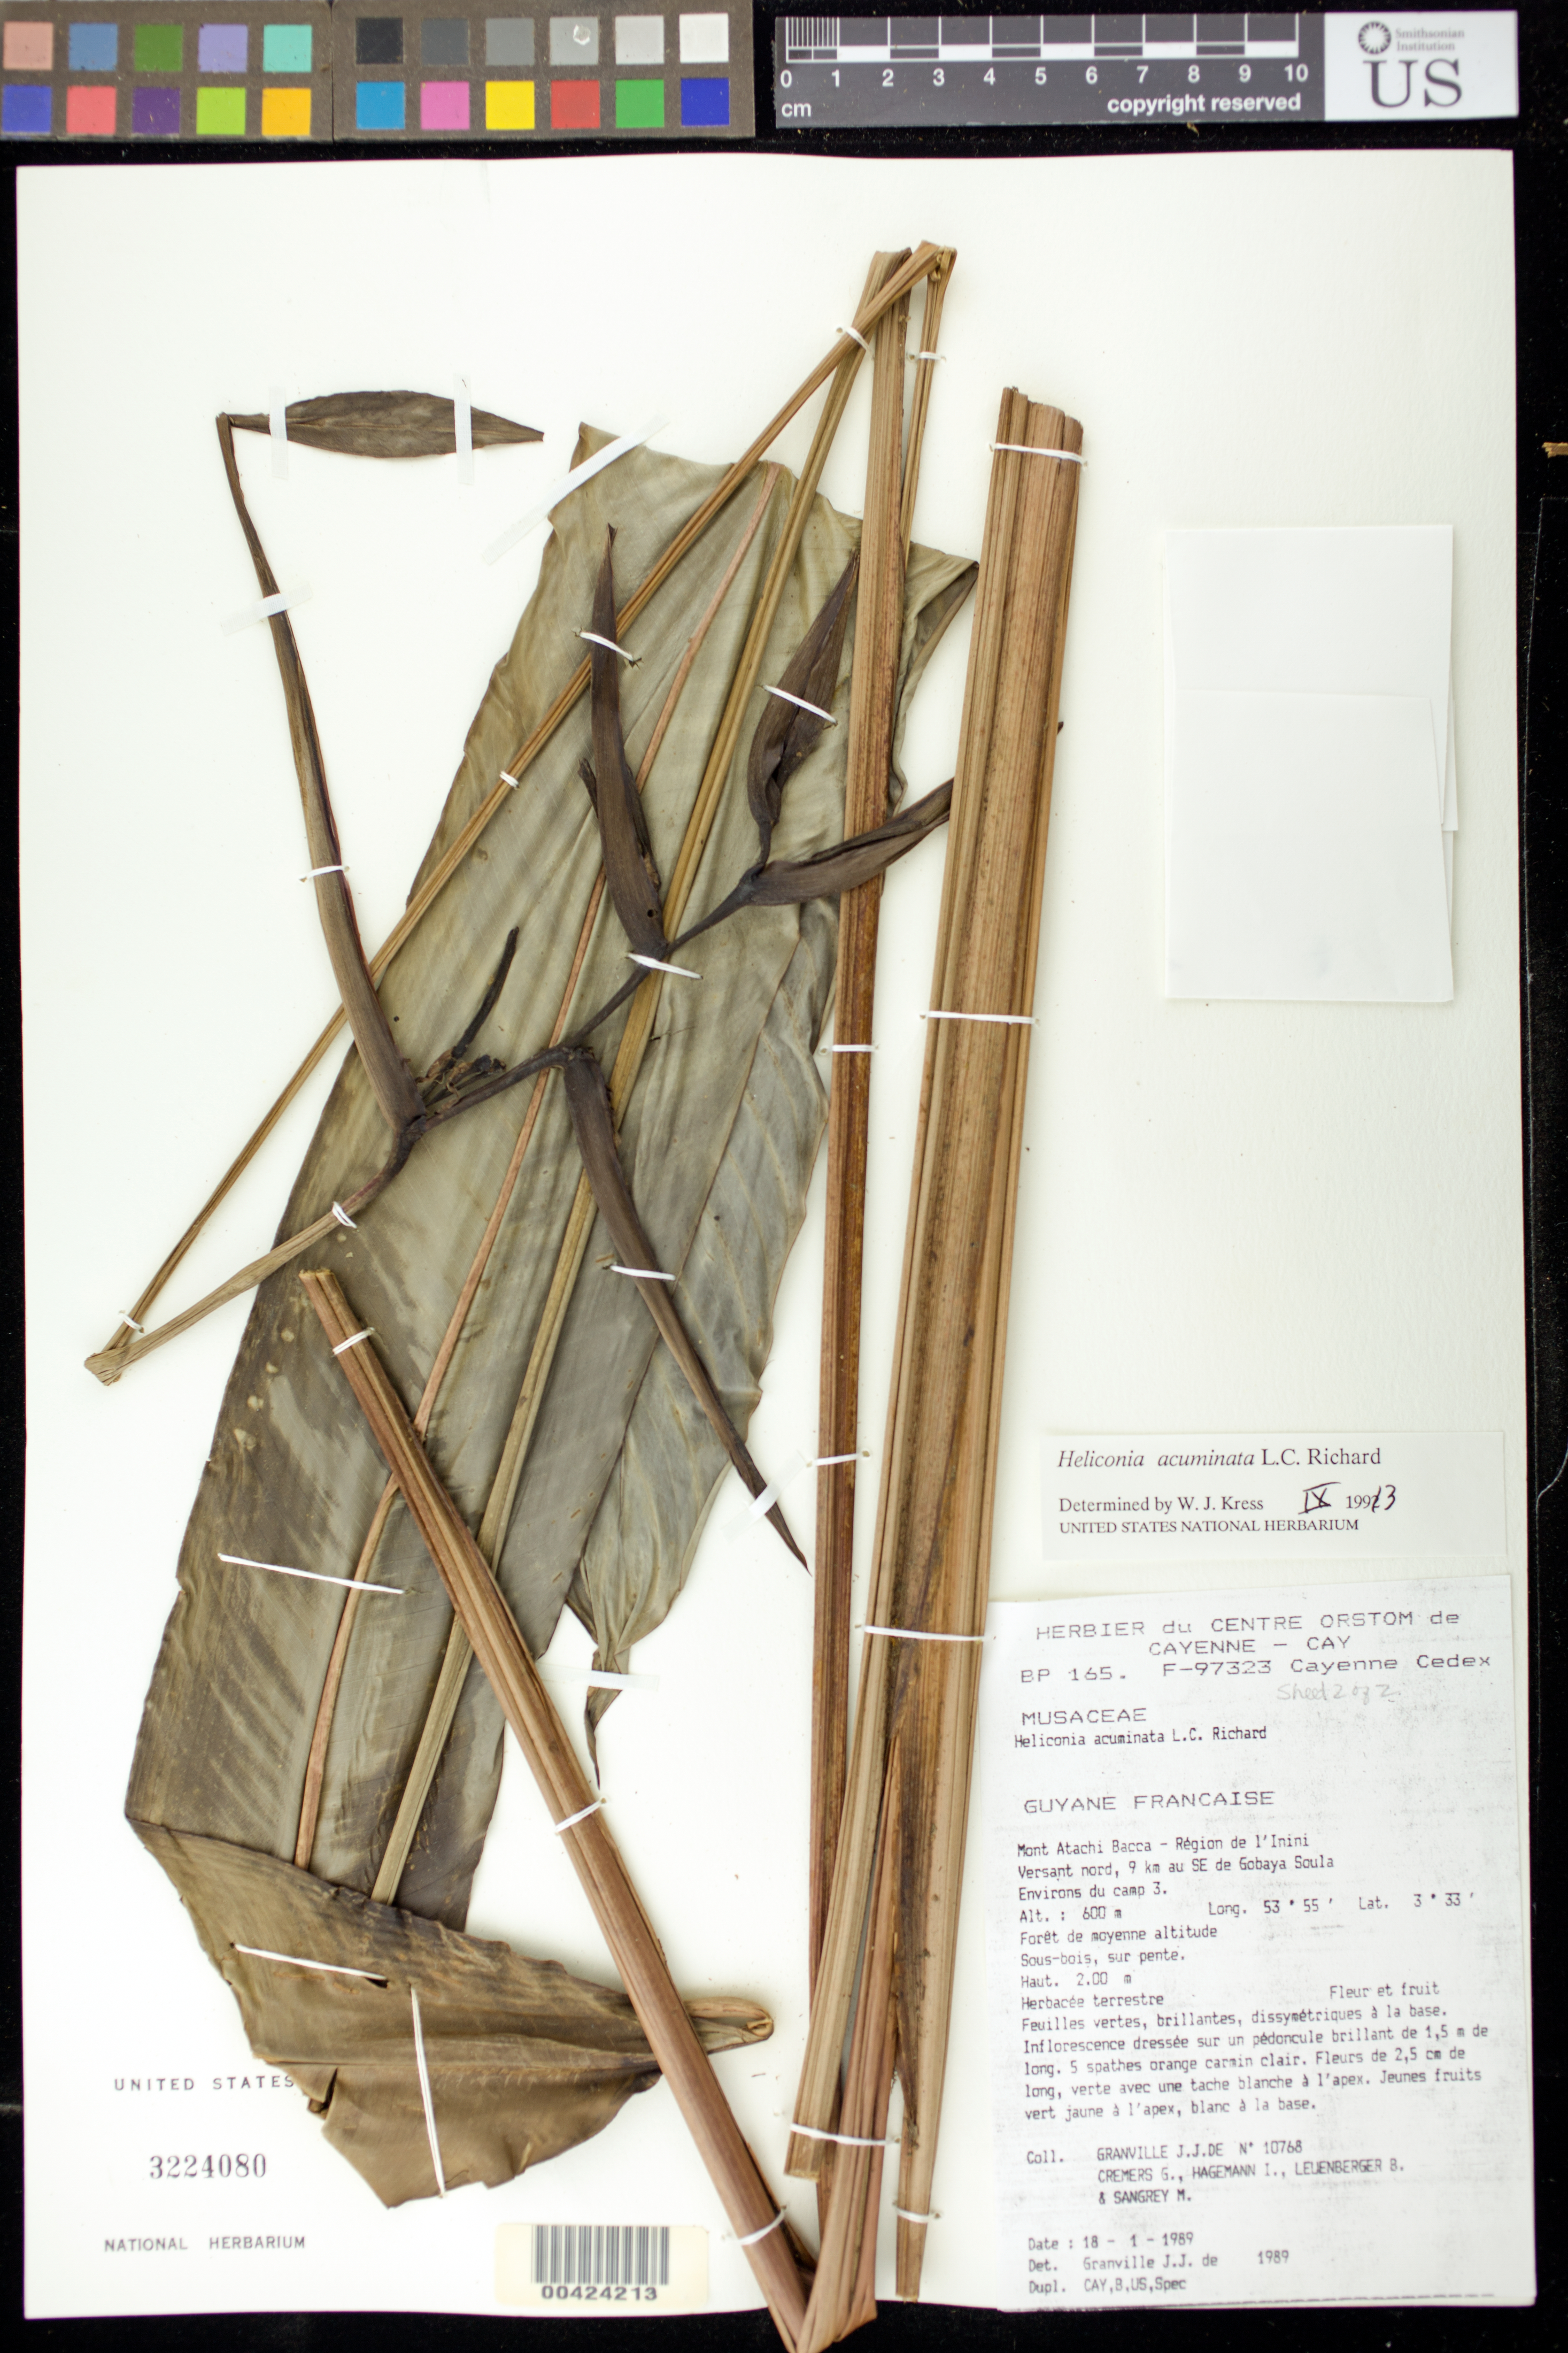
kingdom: Plantae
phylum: Tracheophyta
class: Liliopsida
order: Zingiberales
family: Heliconiaceae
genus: Heliconia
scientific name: Heliconia acuminata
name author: A. Rich.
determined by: Kress, W. J., (US), Smithsonian Institution - National Museum of Natural History (UNITED STATES)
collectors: J.-J. de Granville, G. Cremers, I. Hagemann, B. Leuenberger & M. S. Sangrey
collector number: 10768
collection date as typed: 18 Jan 1989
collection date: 1989-01-18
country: French Guiana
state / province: Saint-Laurent-du-Maroni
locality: Mont atachi bacca, 9 km se of goyaba soula. [in former inini arrondissement.]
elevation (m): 600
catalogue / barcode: US 3224080